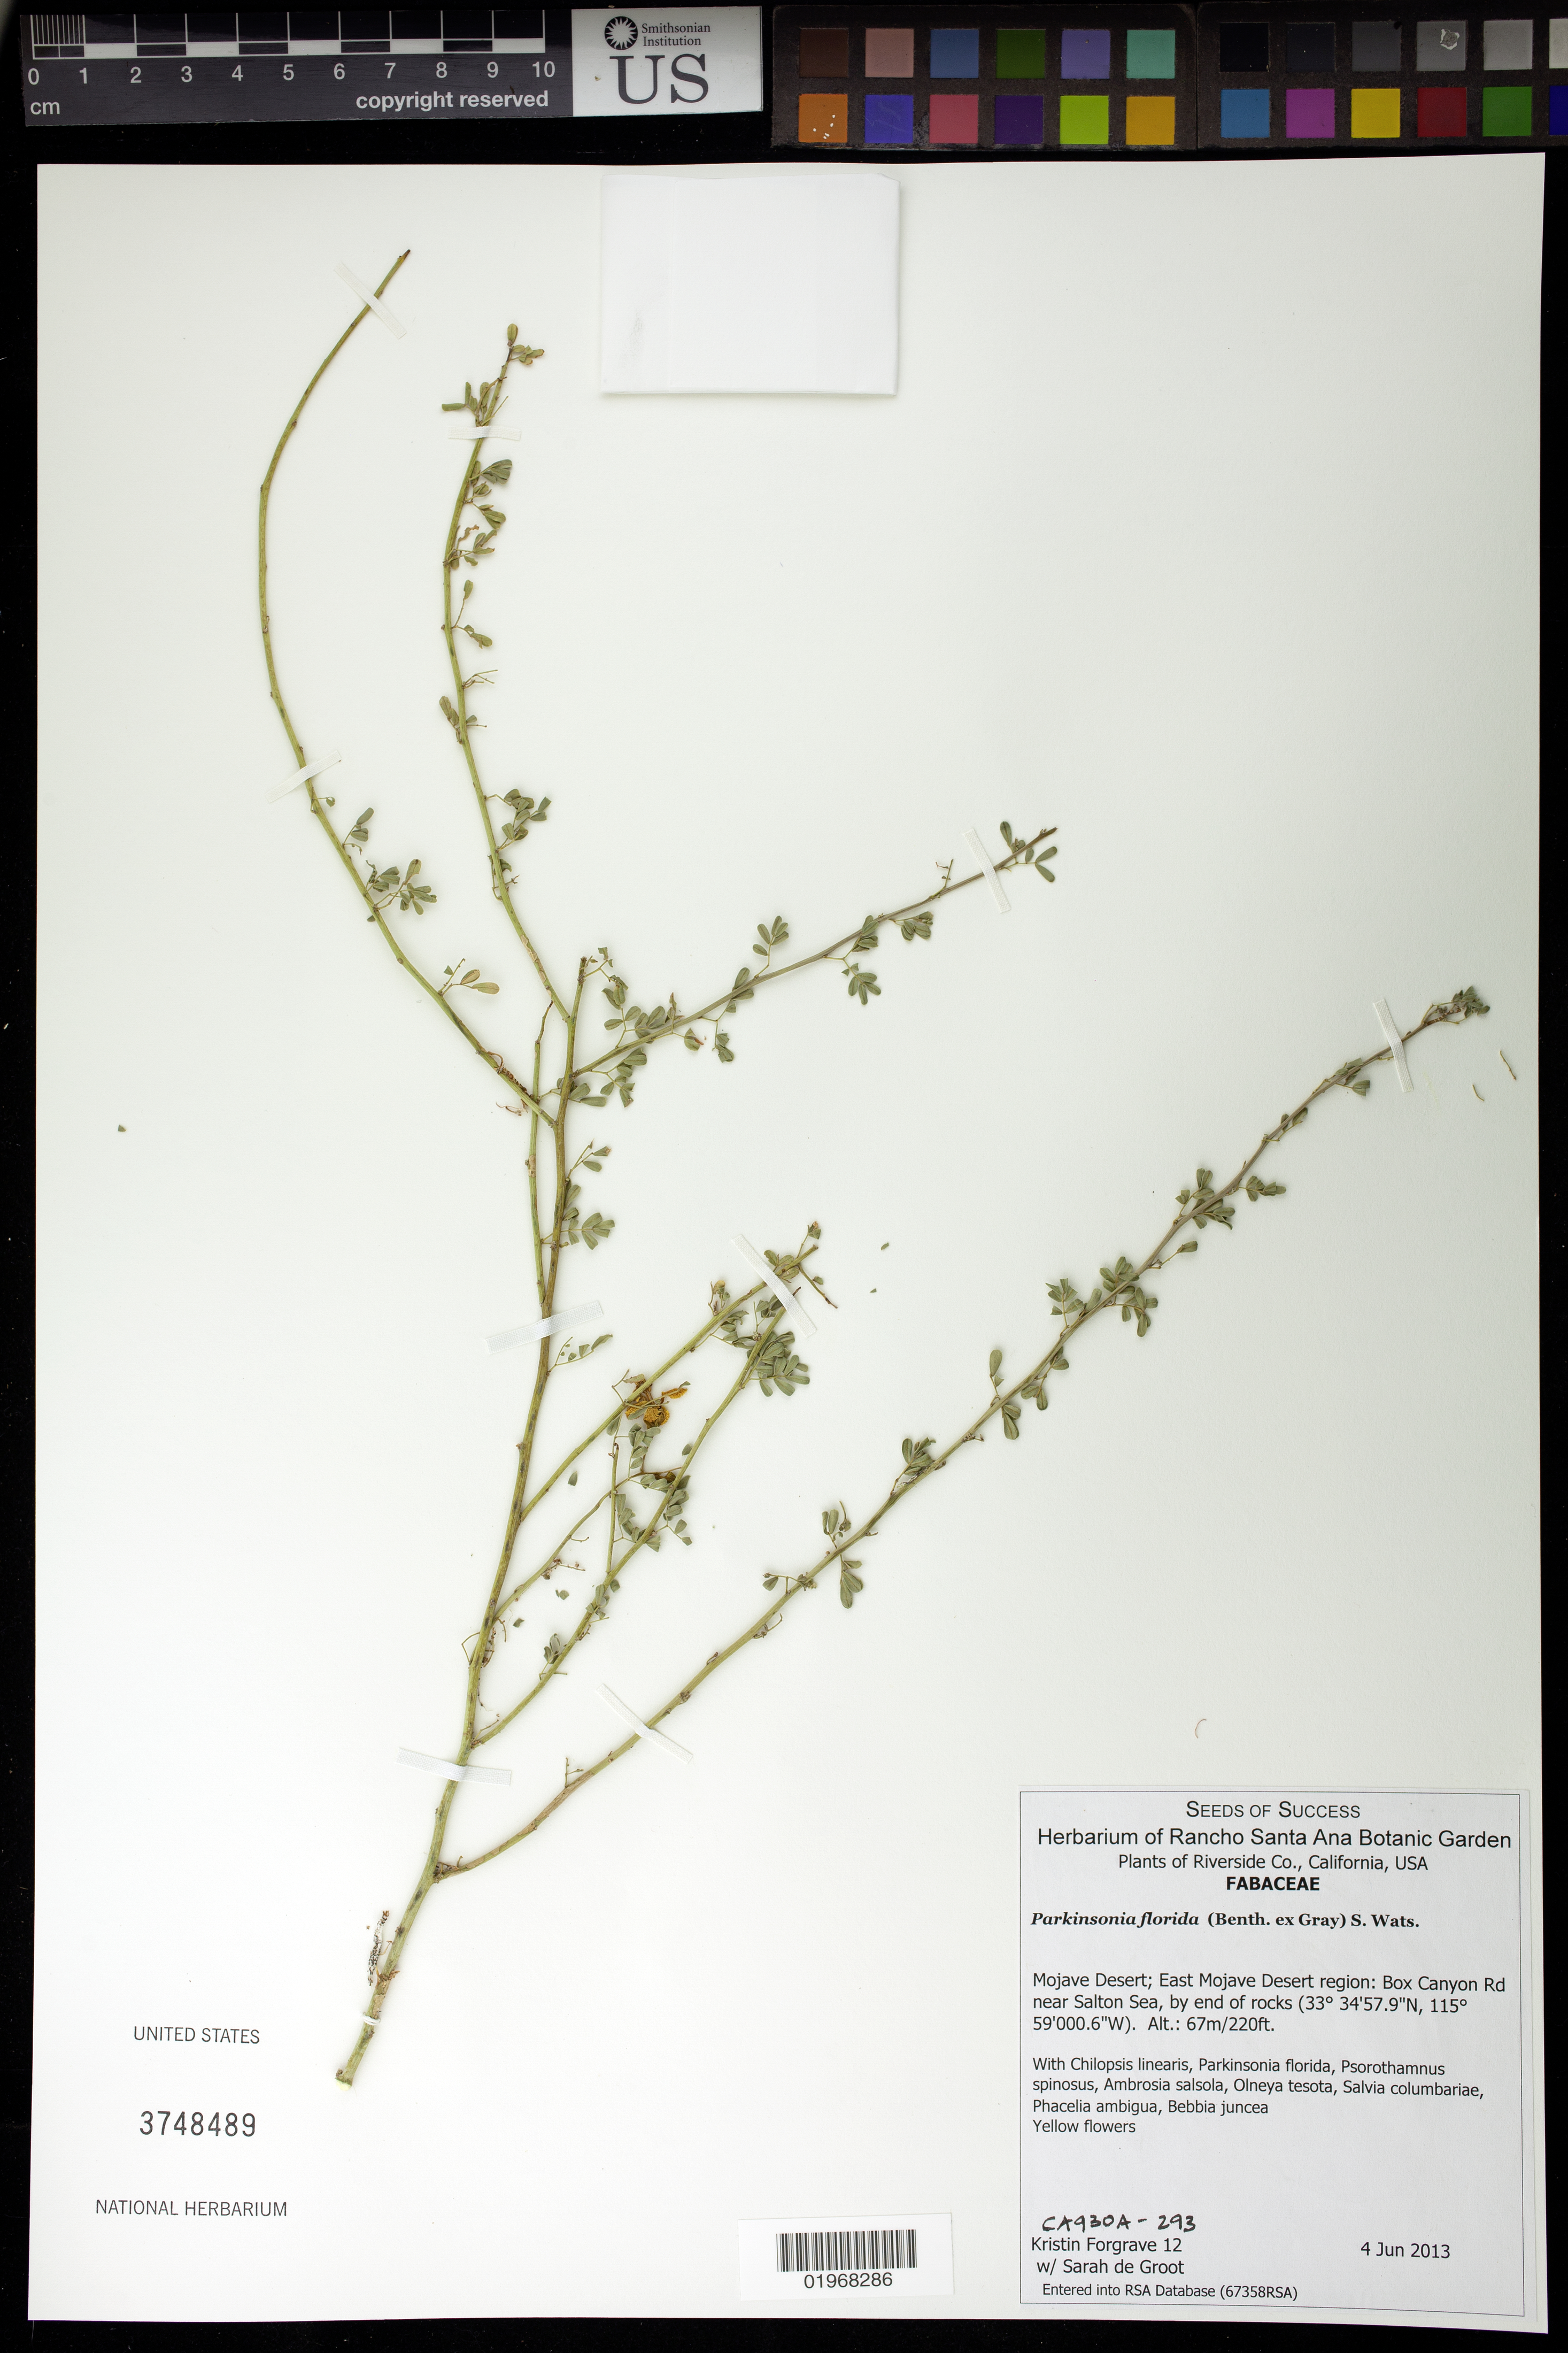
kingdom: Plantae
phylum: Tracheophyta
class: Magnoliopsida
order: Fabales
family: Fabaceae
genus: Parkinsonia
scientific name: Parkinsonia florida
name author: (Benth. ex A. Gray) S. Watson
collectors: K. Forgrave & S. De Groot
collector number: CA930A-293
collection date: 2013-06-04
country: United States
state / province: California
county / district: Riverside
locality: Box Canyon Rd near Salton Sea, by end of rocks.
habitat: With Ambrosia salsola, Olneya tesota, Bebbia juncea, ect.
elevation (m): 67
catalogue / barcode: US 3748489